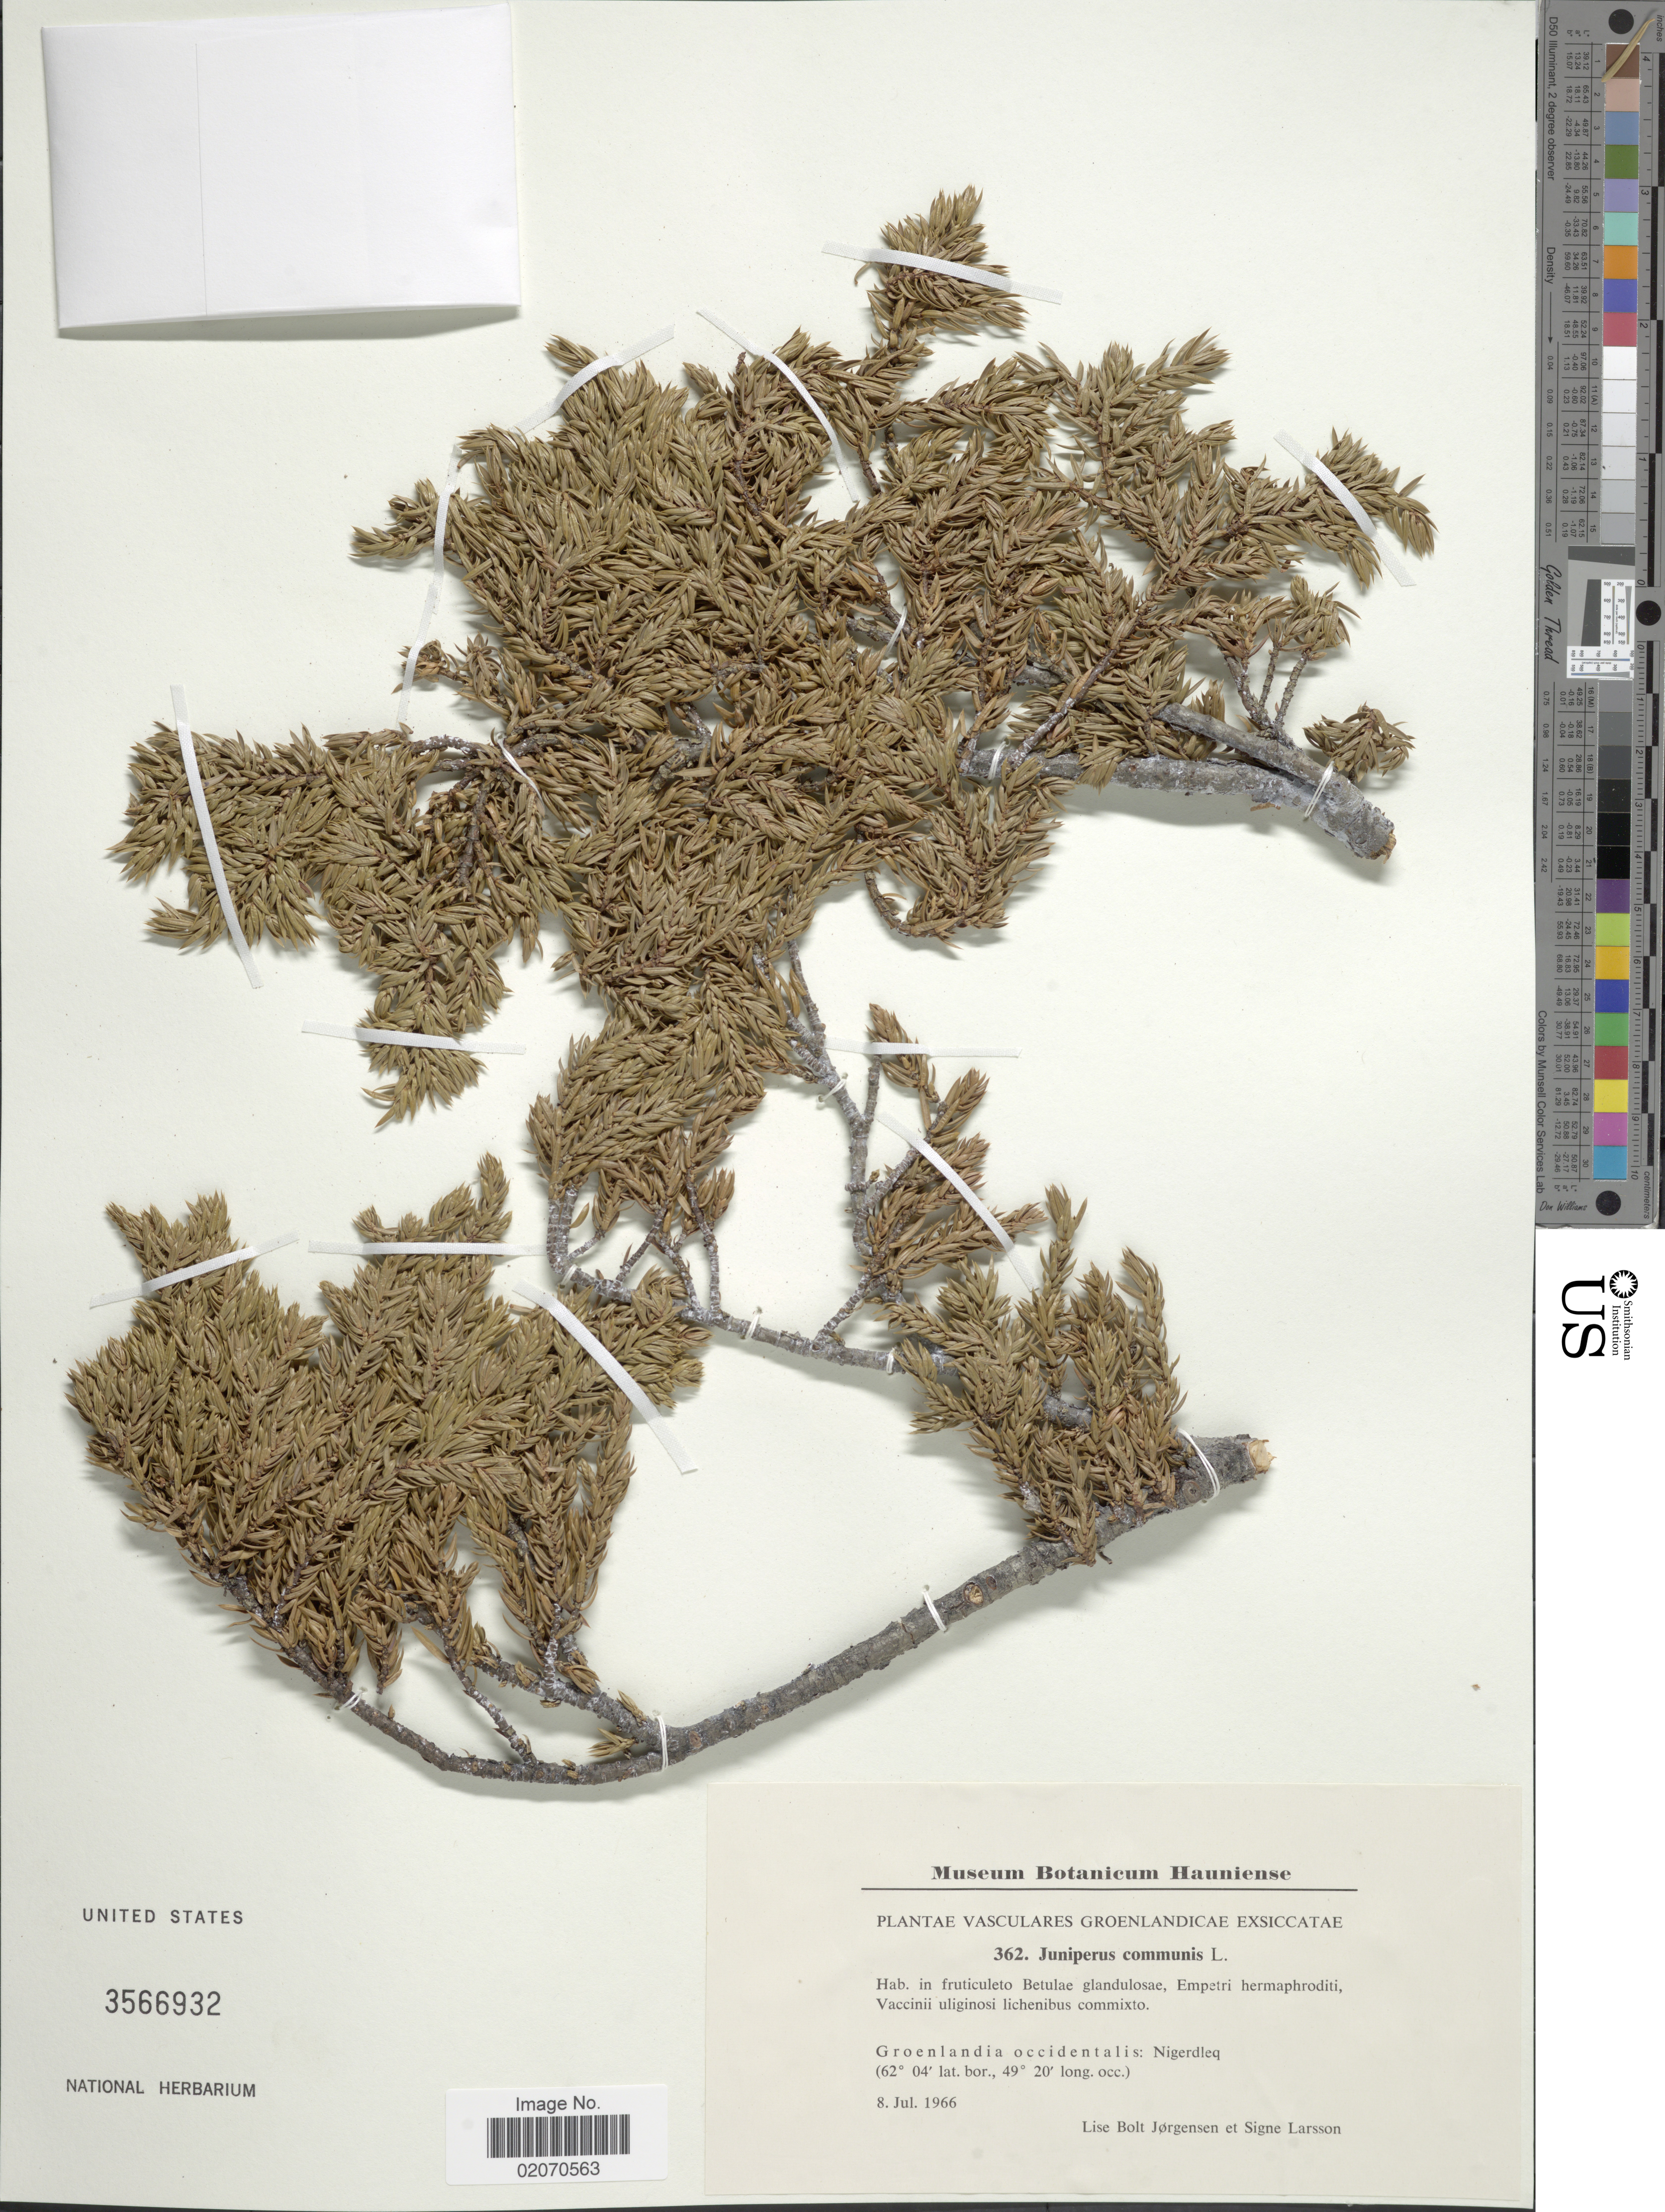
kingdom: Plantae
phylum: Tracheophyta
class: Pinopsida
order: Pinales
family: Cupressaceae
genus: Juniperus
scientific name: Juniperus communis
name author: L.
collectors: L. B. Jørgensen & S. Larsson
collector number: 362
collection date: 1966-07-08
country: Greenland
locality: Nigerdleq, Groenlandia occidentalis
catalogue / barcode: US 3566932